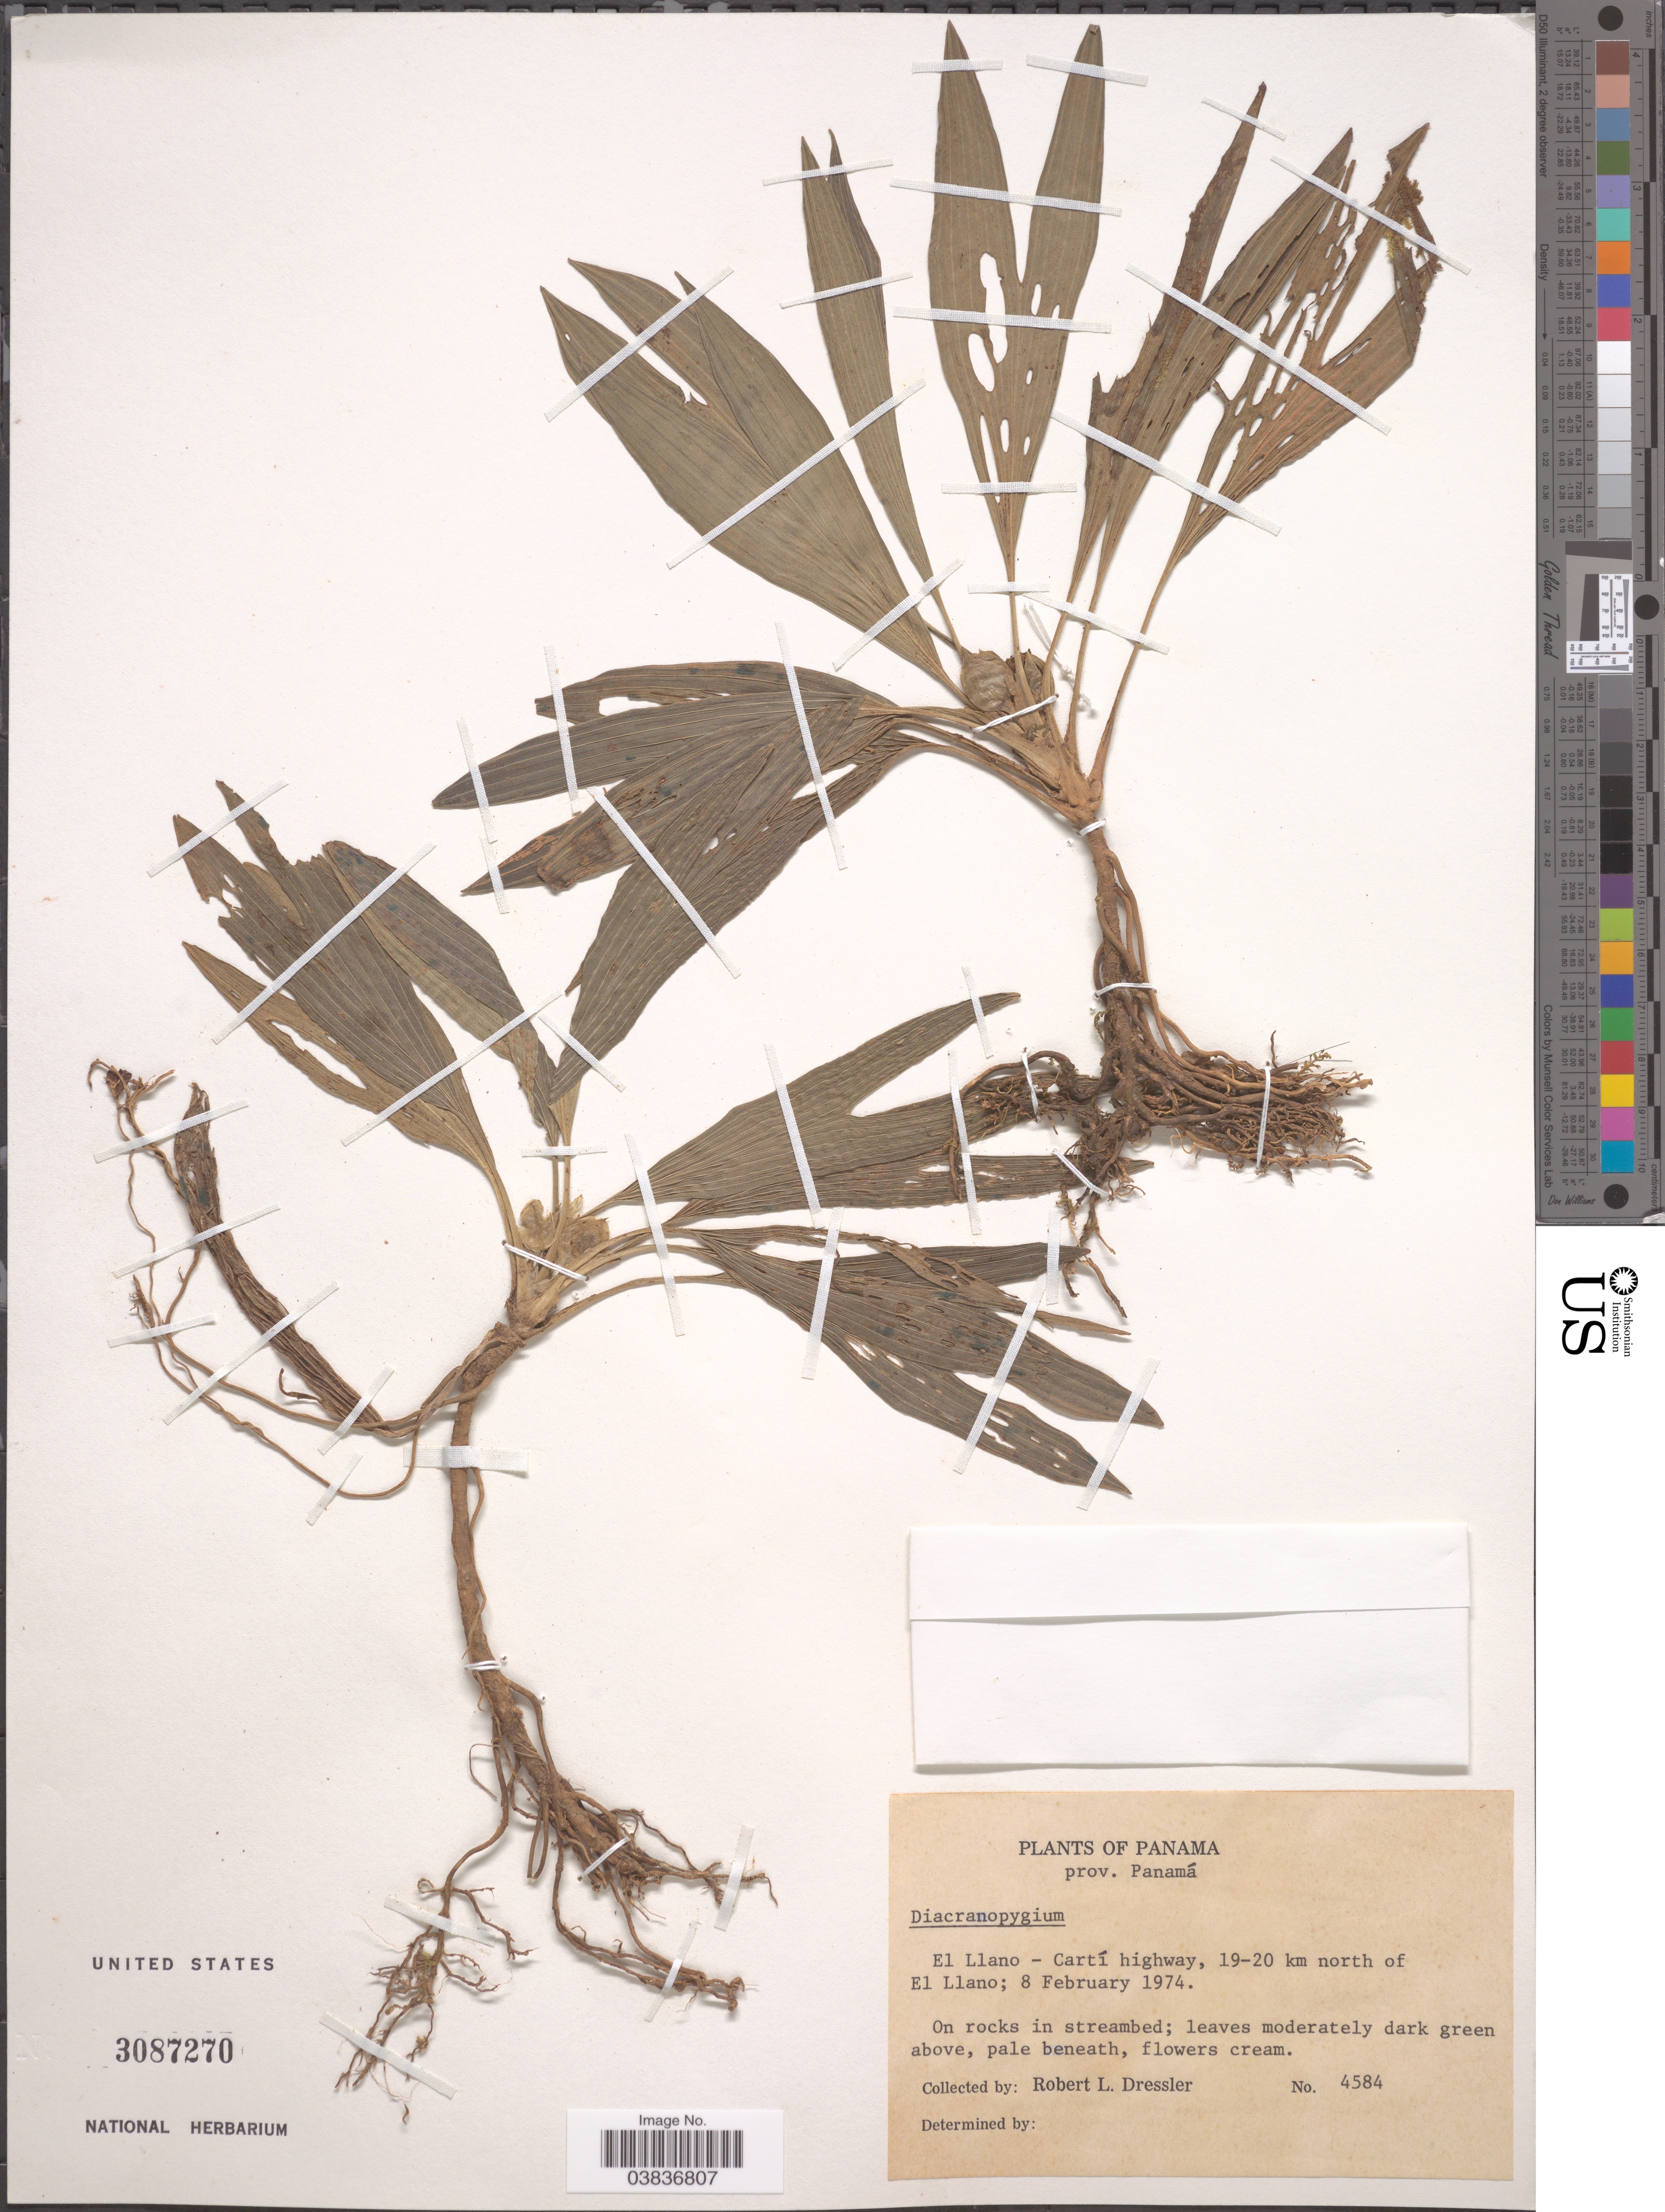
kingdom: Plantae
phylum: Tracheophyta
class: Liliopsida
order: Pandanales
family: Cyclanthaceae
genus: Dicranopygium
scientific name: Dicranopygium sp.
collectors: R. Dressler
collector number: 4584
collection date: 1974-02-08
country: Panama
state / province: Panamá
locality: El Llano - Cartí highway, 19-20 km north of El Llano.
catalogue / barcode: US 3087270